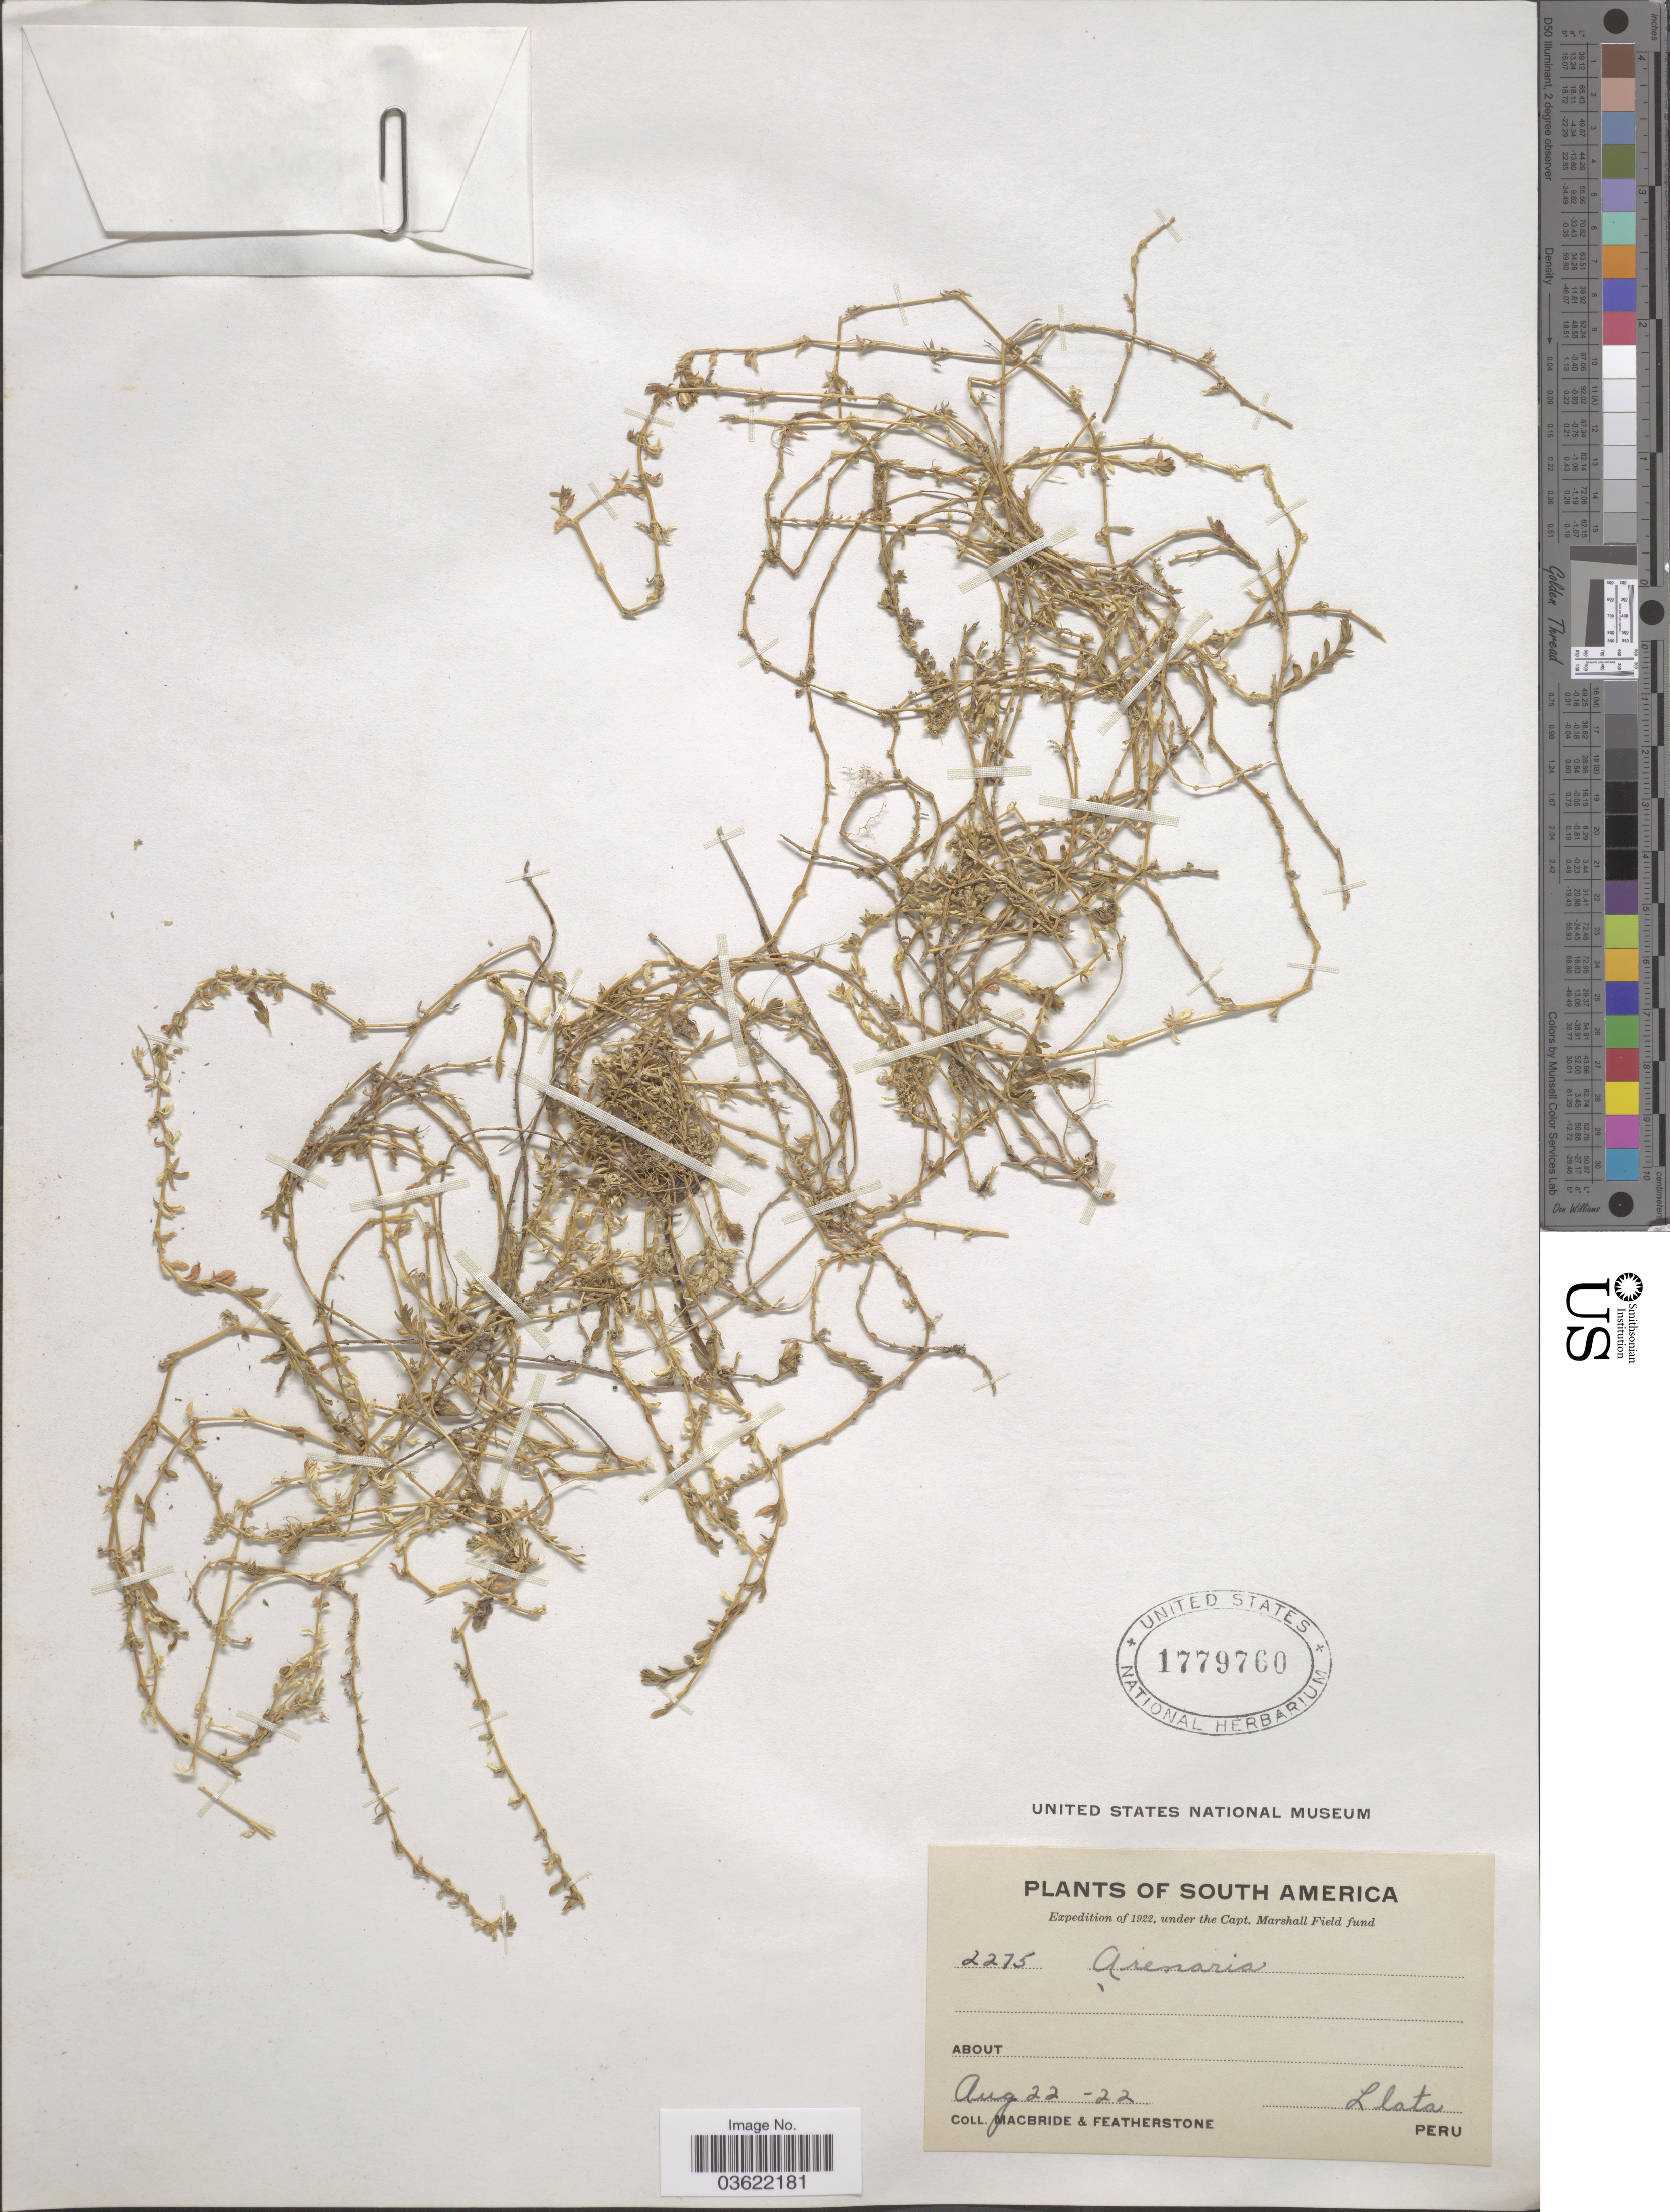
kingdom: Plantae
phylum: Tracheophyta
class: Magnoliopsida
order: Caryophyllales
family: Caryophyllaceae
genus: Arenaria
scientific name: Arenaria sp.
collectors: Macbride, -- & -. Featherstone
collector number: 2275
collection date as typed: Transcribed d/m/y: 22/8/22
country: Peru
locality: Llata.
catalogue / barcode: US 1779760